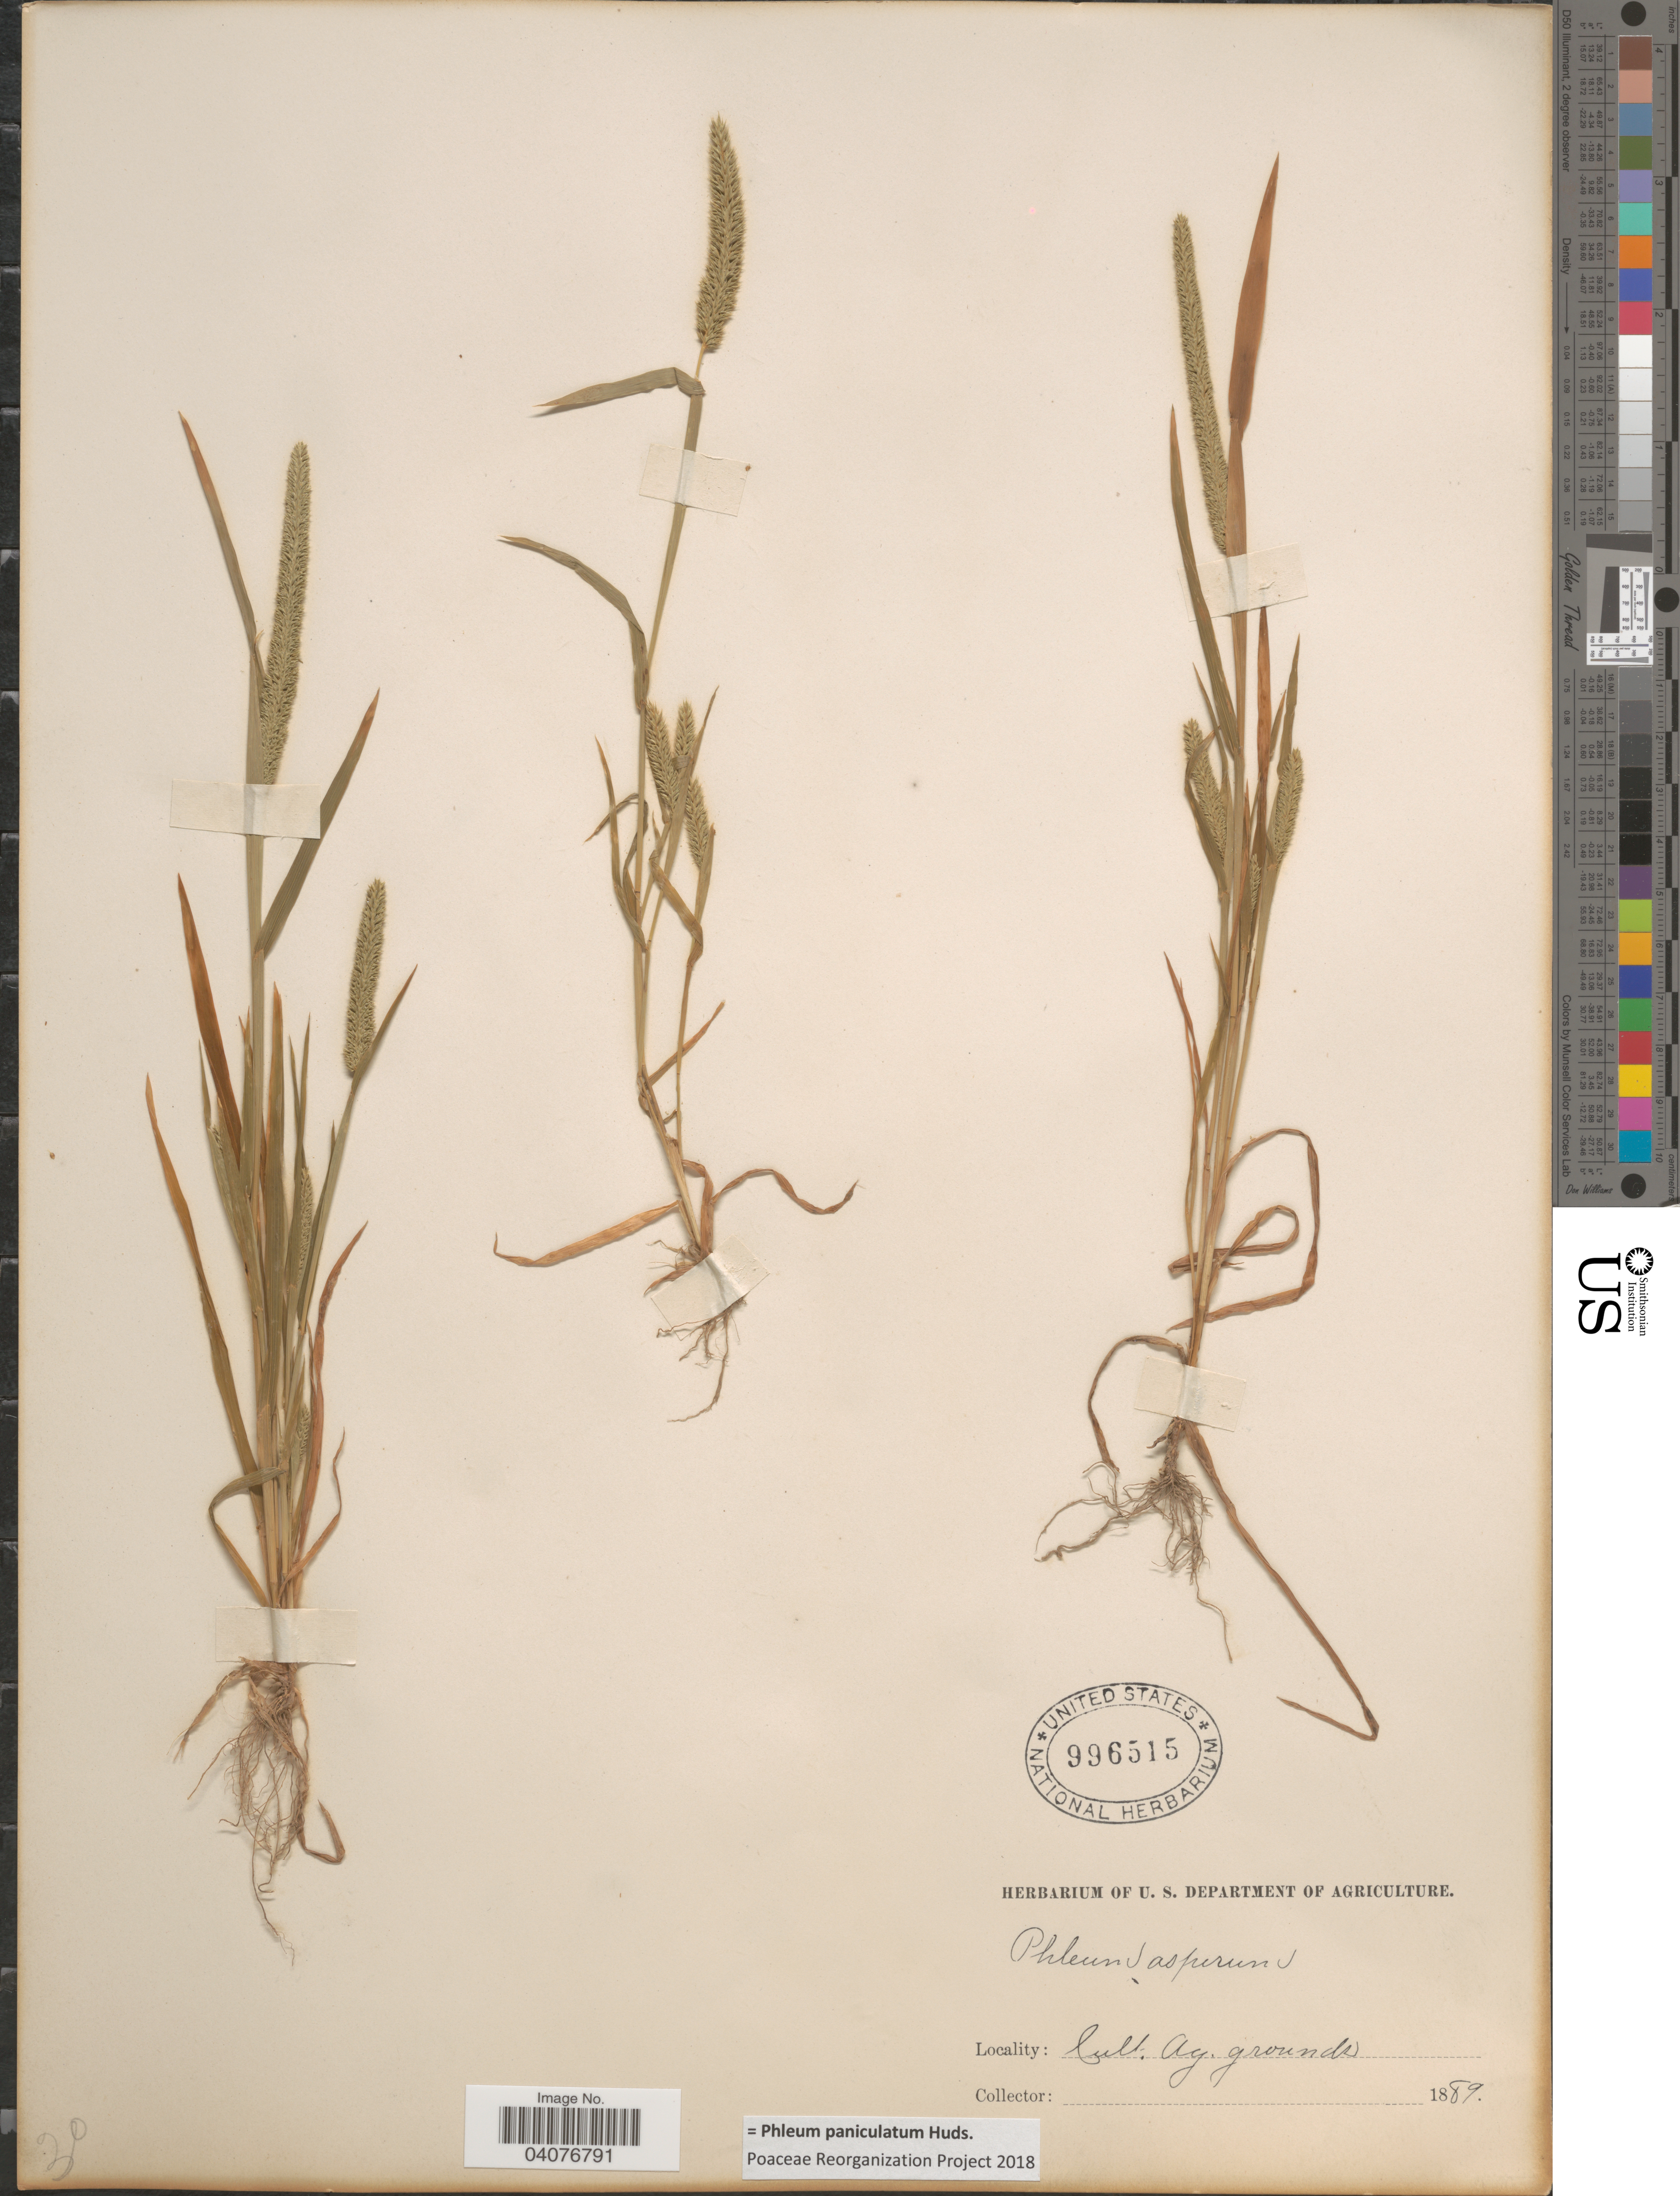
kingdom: Plantae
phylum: Tracheophyta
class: Liliopsida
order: Poales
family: Poaceae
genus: Phleum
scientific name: Phleum paniculatum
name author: Huds.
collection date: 1889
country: United States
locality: Ag. grounds.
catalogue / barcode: US 996515